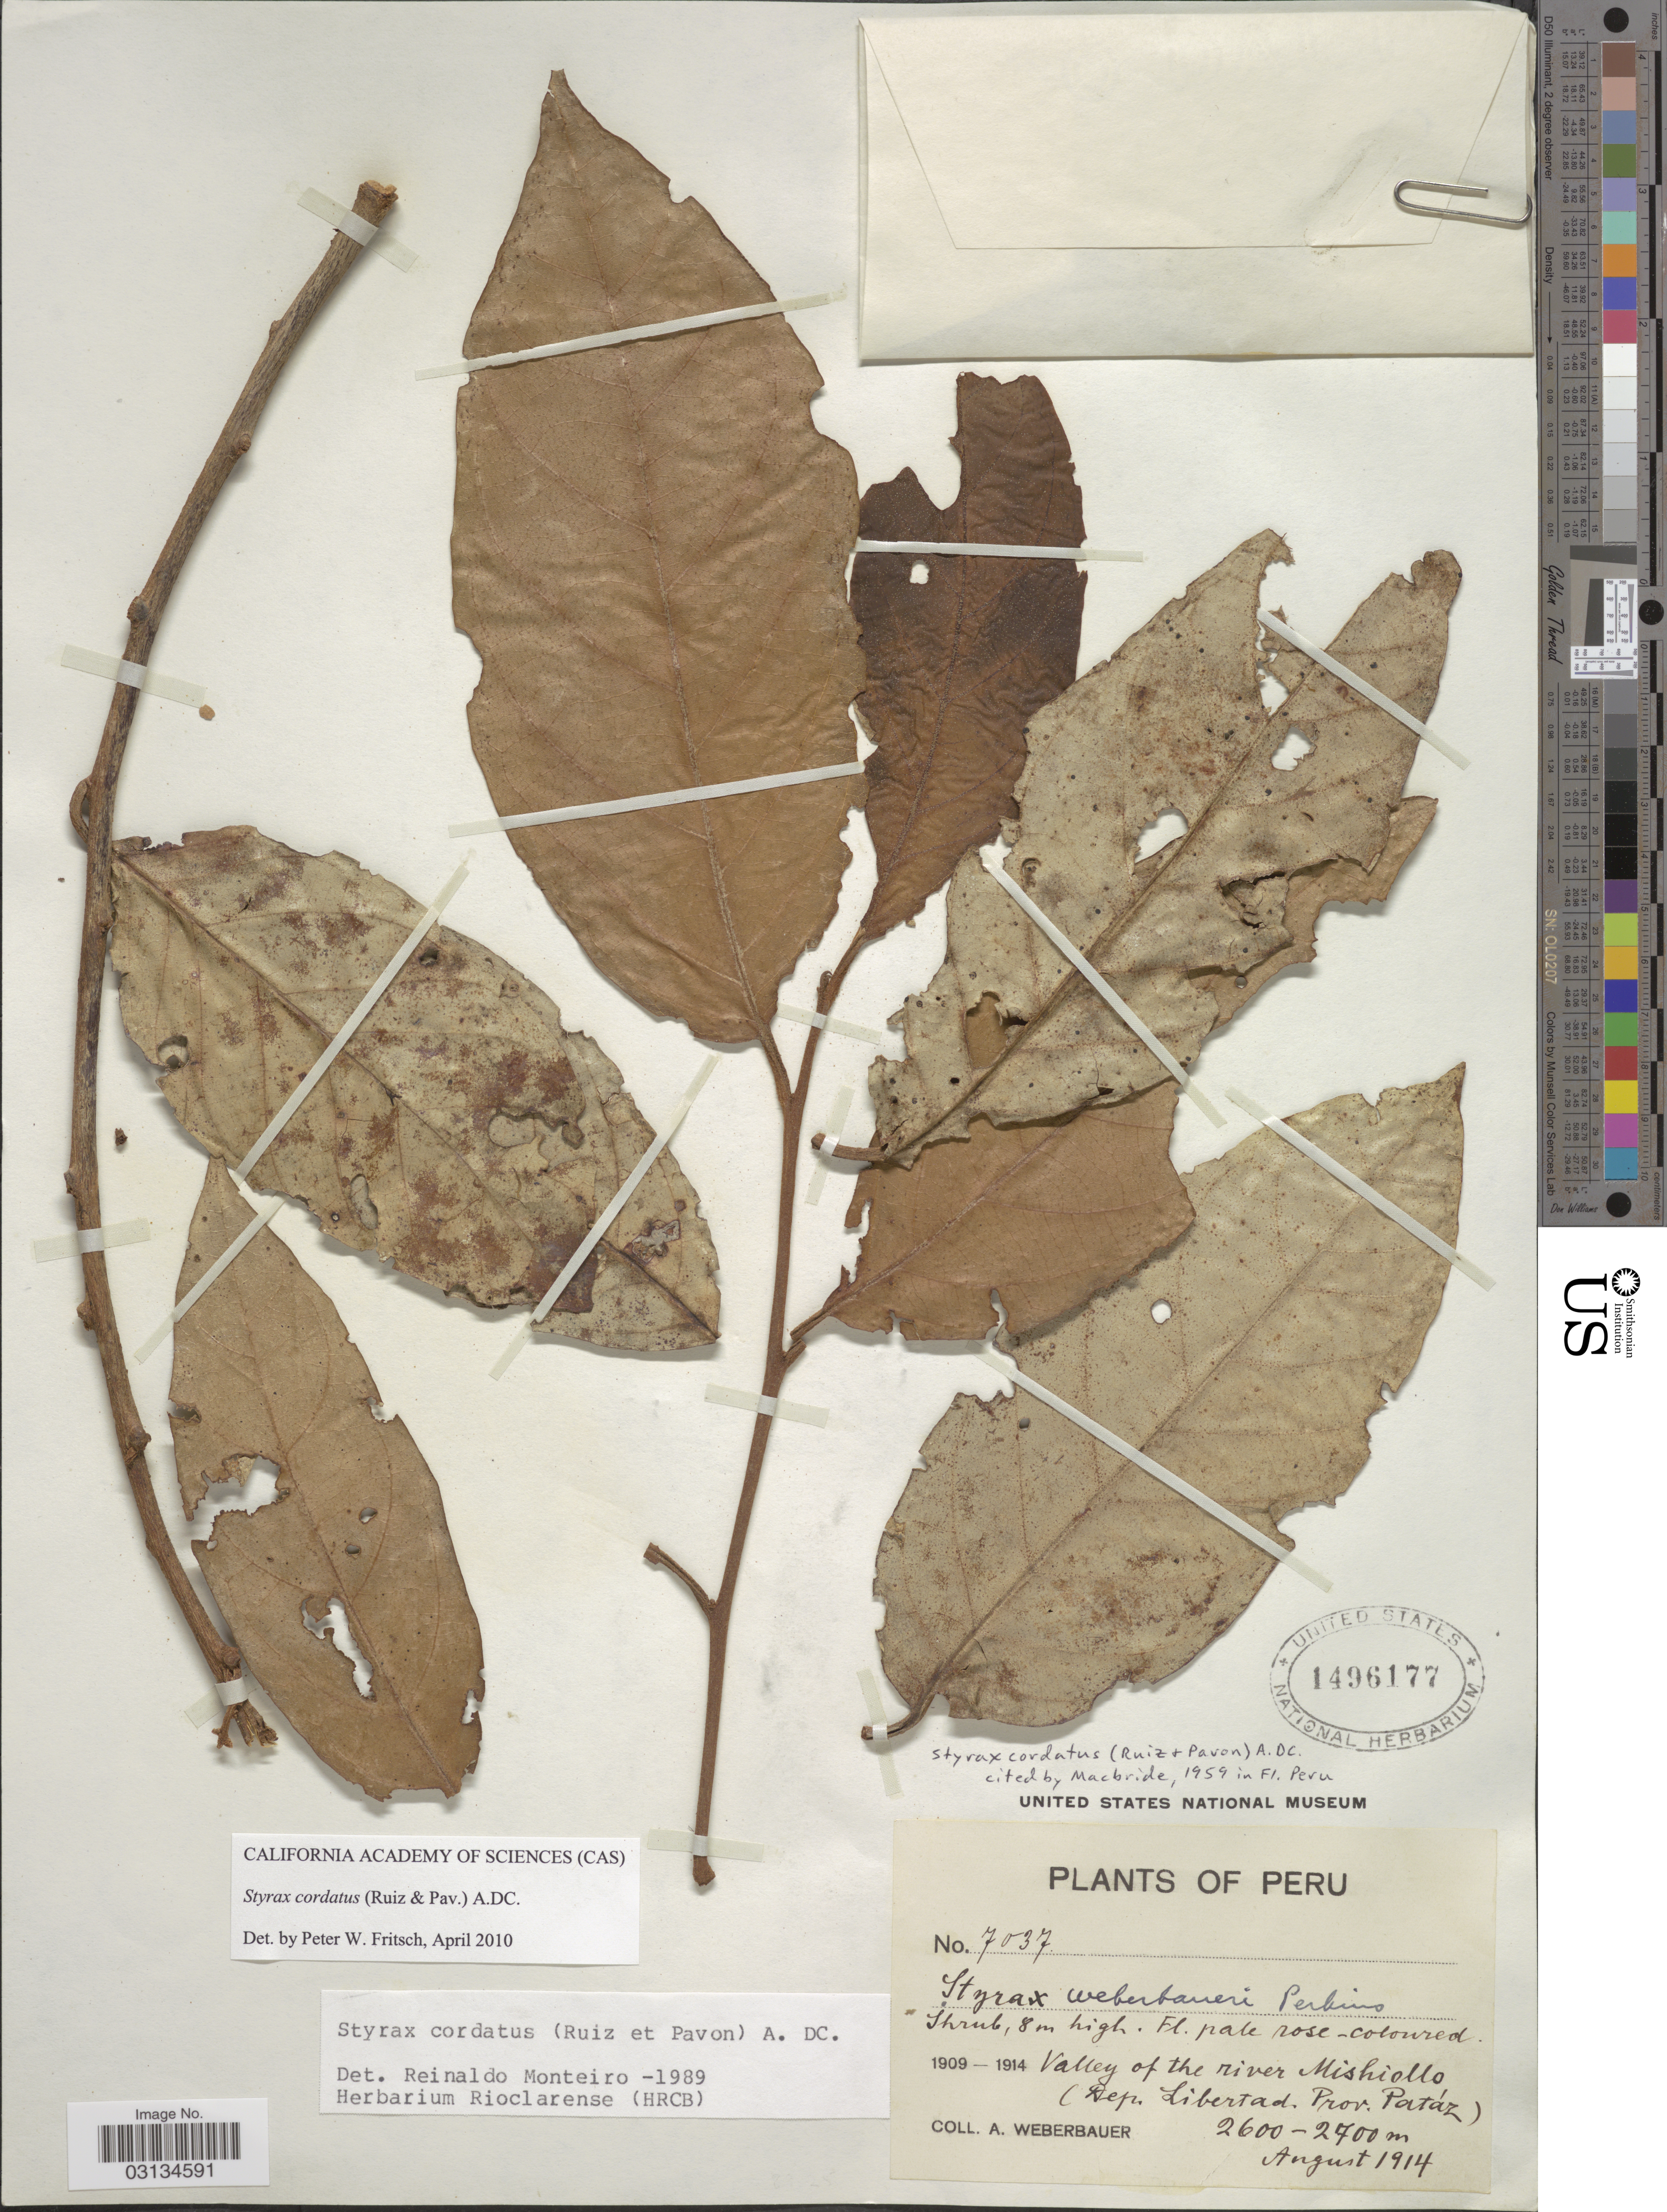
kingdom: Plantae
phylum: Tracheophyta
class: Magnoliopsida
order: Ericales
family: Styracaceae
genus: Styrax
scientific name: Styrax cordatus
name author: (Ruiz & Pav.) A. DC.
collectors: A. Weberbauer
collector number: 7037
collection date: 1914-08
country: Peru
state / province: La Libertad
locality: Valley of the river Mishiollo (Dep. Libertad. Prov. Patáz).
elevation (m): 2600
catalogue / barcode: US 1496177